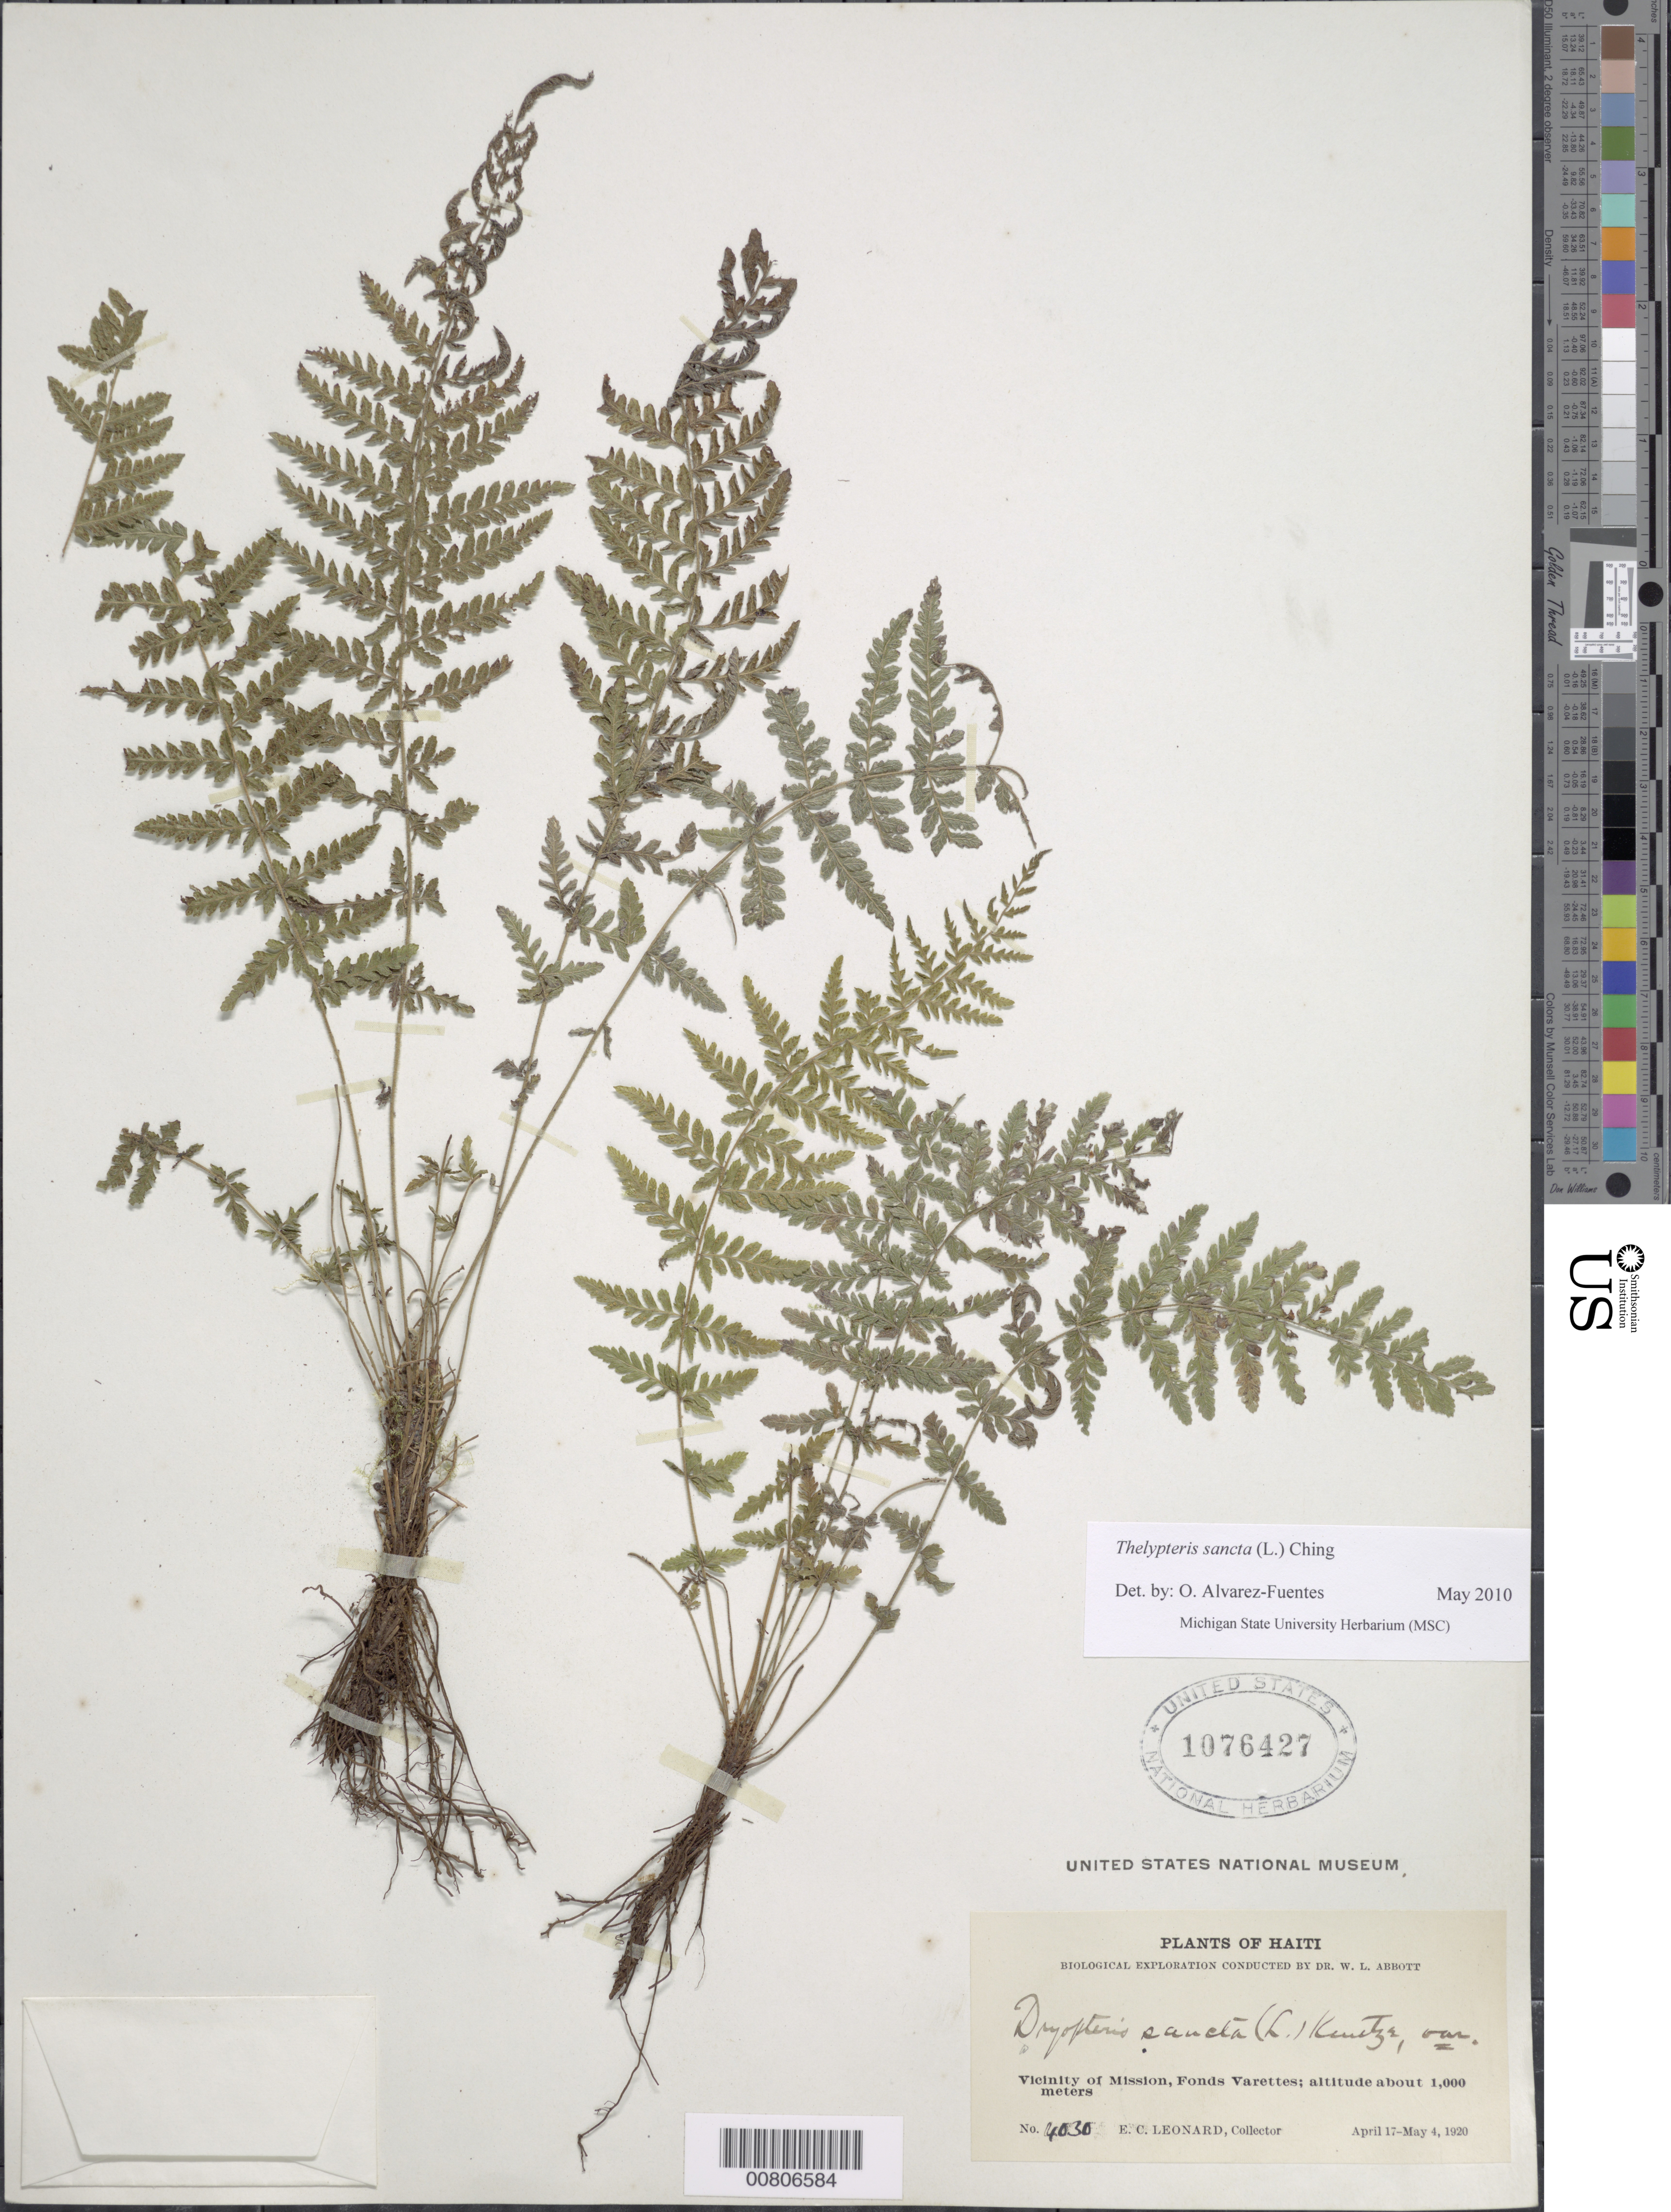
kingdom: Plantae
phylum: Tracheophyta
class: Polypodiopsida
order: Polypodiales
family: Thelypteridaceae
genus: Amauropelta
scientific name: Amauropelta sancta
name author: (L.) Pic. Serm.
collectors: E. C. Leonard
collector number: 4030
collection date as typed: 17 Apr 1920 to 04 May 1920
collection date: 1920-04-17/1920-05-04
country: Haiti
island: Hispaniola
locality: Mission, Fonds Varettes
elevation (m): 1000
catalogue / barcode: US 1076427